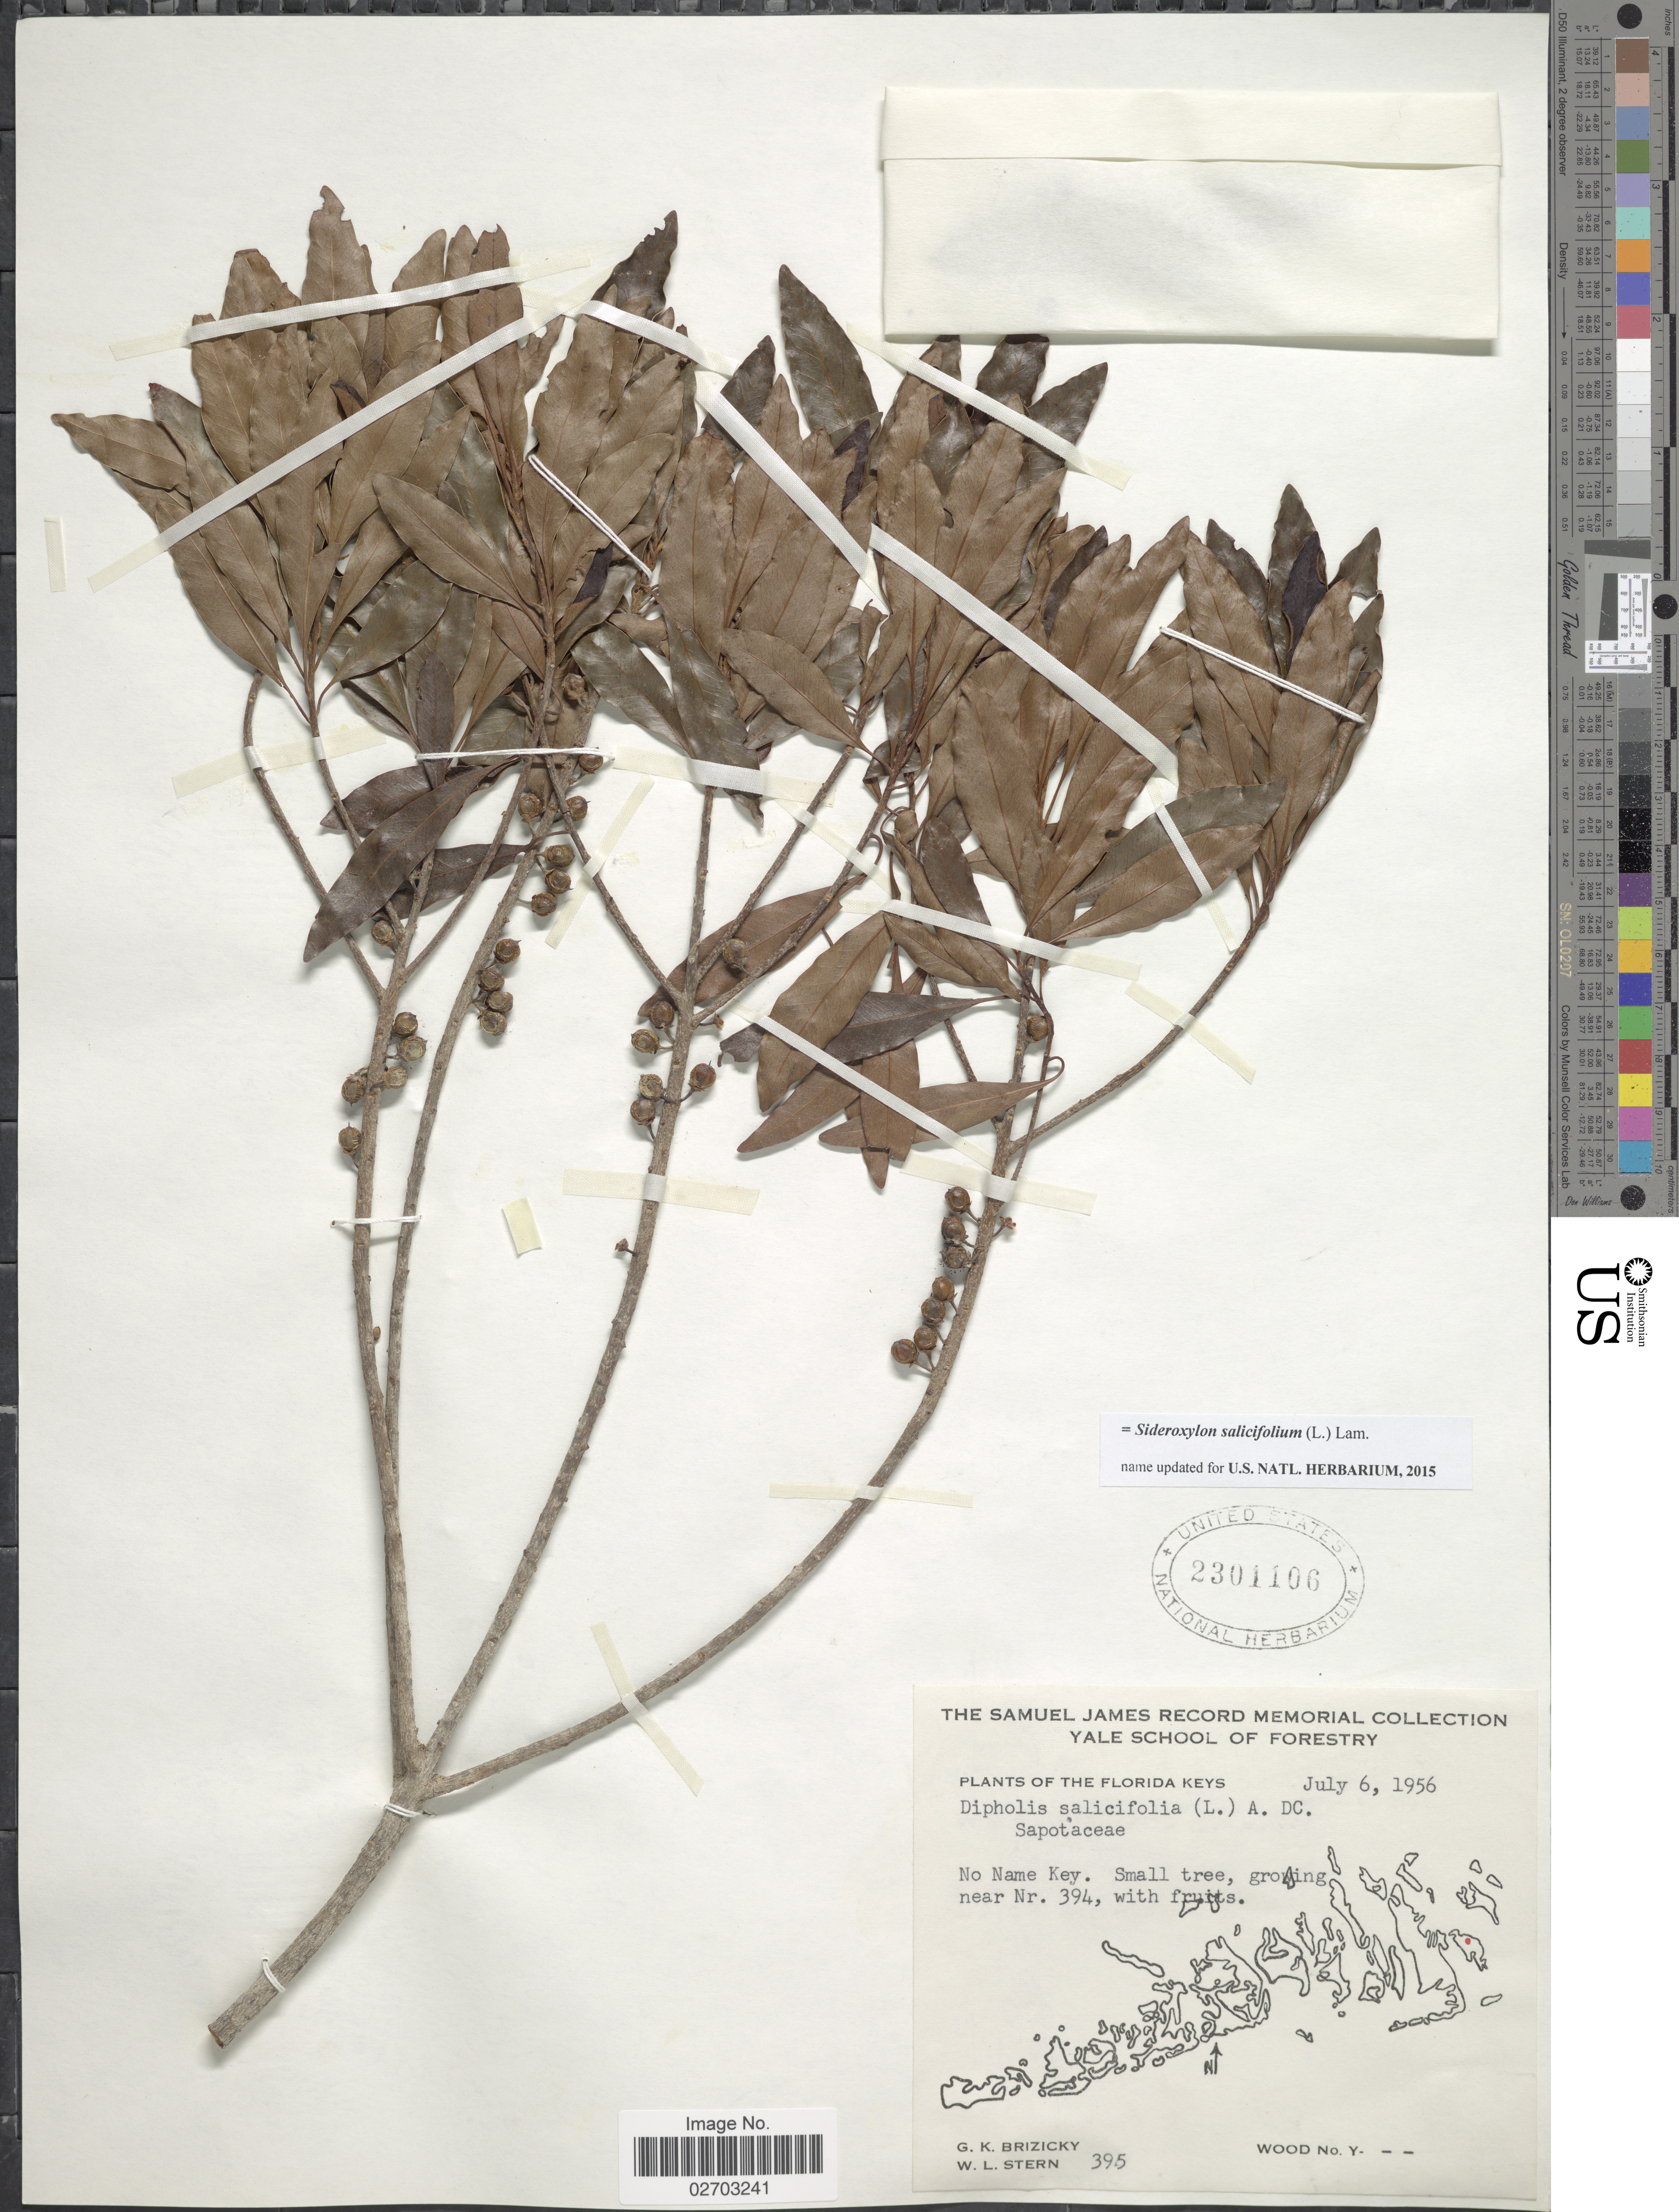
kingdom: Plantae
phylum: Tracheophyta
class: Magnoliopsida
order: Ericales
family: Sapotaceae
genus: Sideroxylon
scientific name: Sideroxylon salicifolium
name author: (L.) Lam.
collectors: G. K. Brizicky & W. L. Stern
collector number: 395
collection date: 1956-07-06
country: United States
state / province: Florida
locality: Florida Keys, No Name Key , growing near Nr. 394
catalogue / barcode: US 2301106